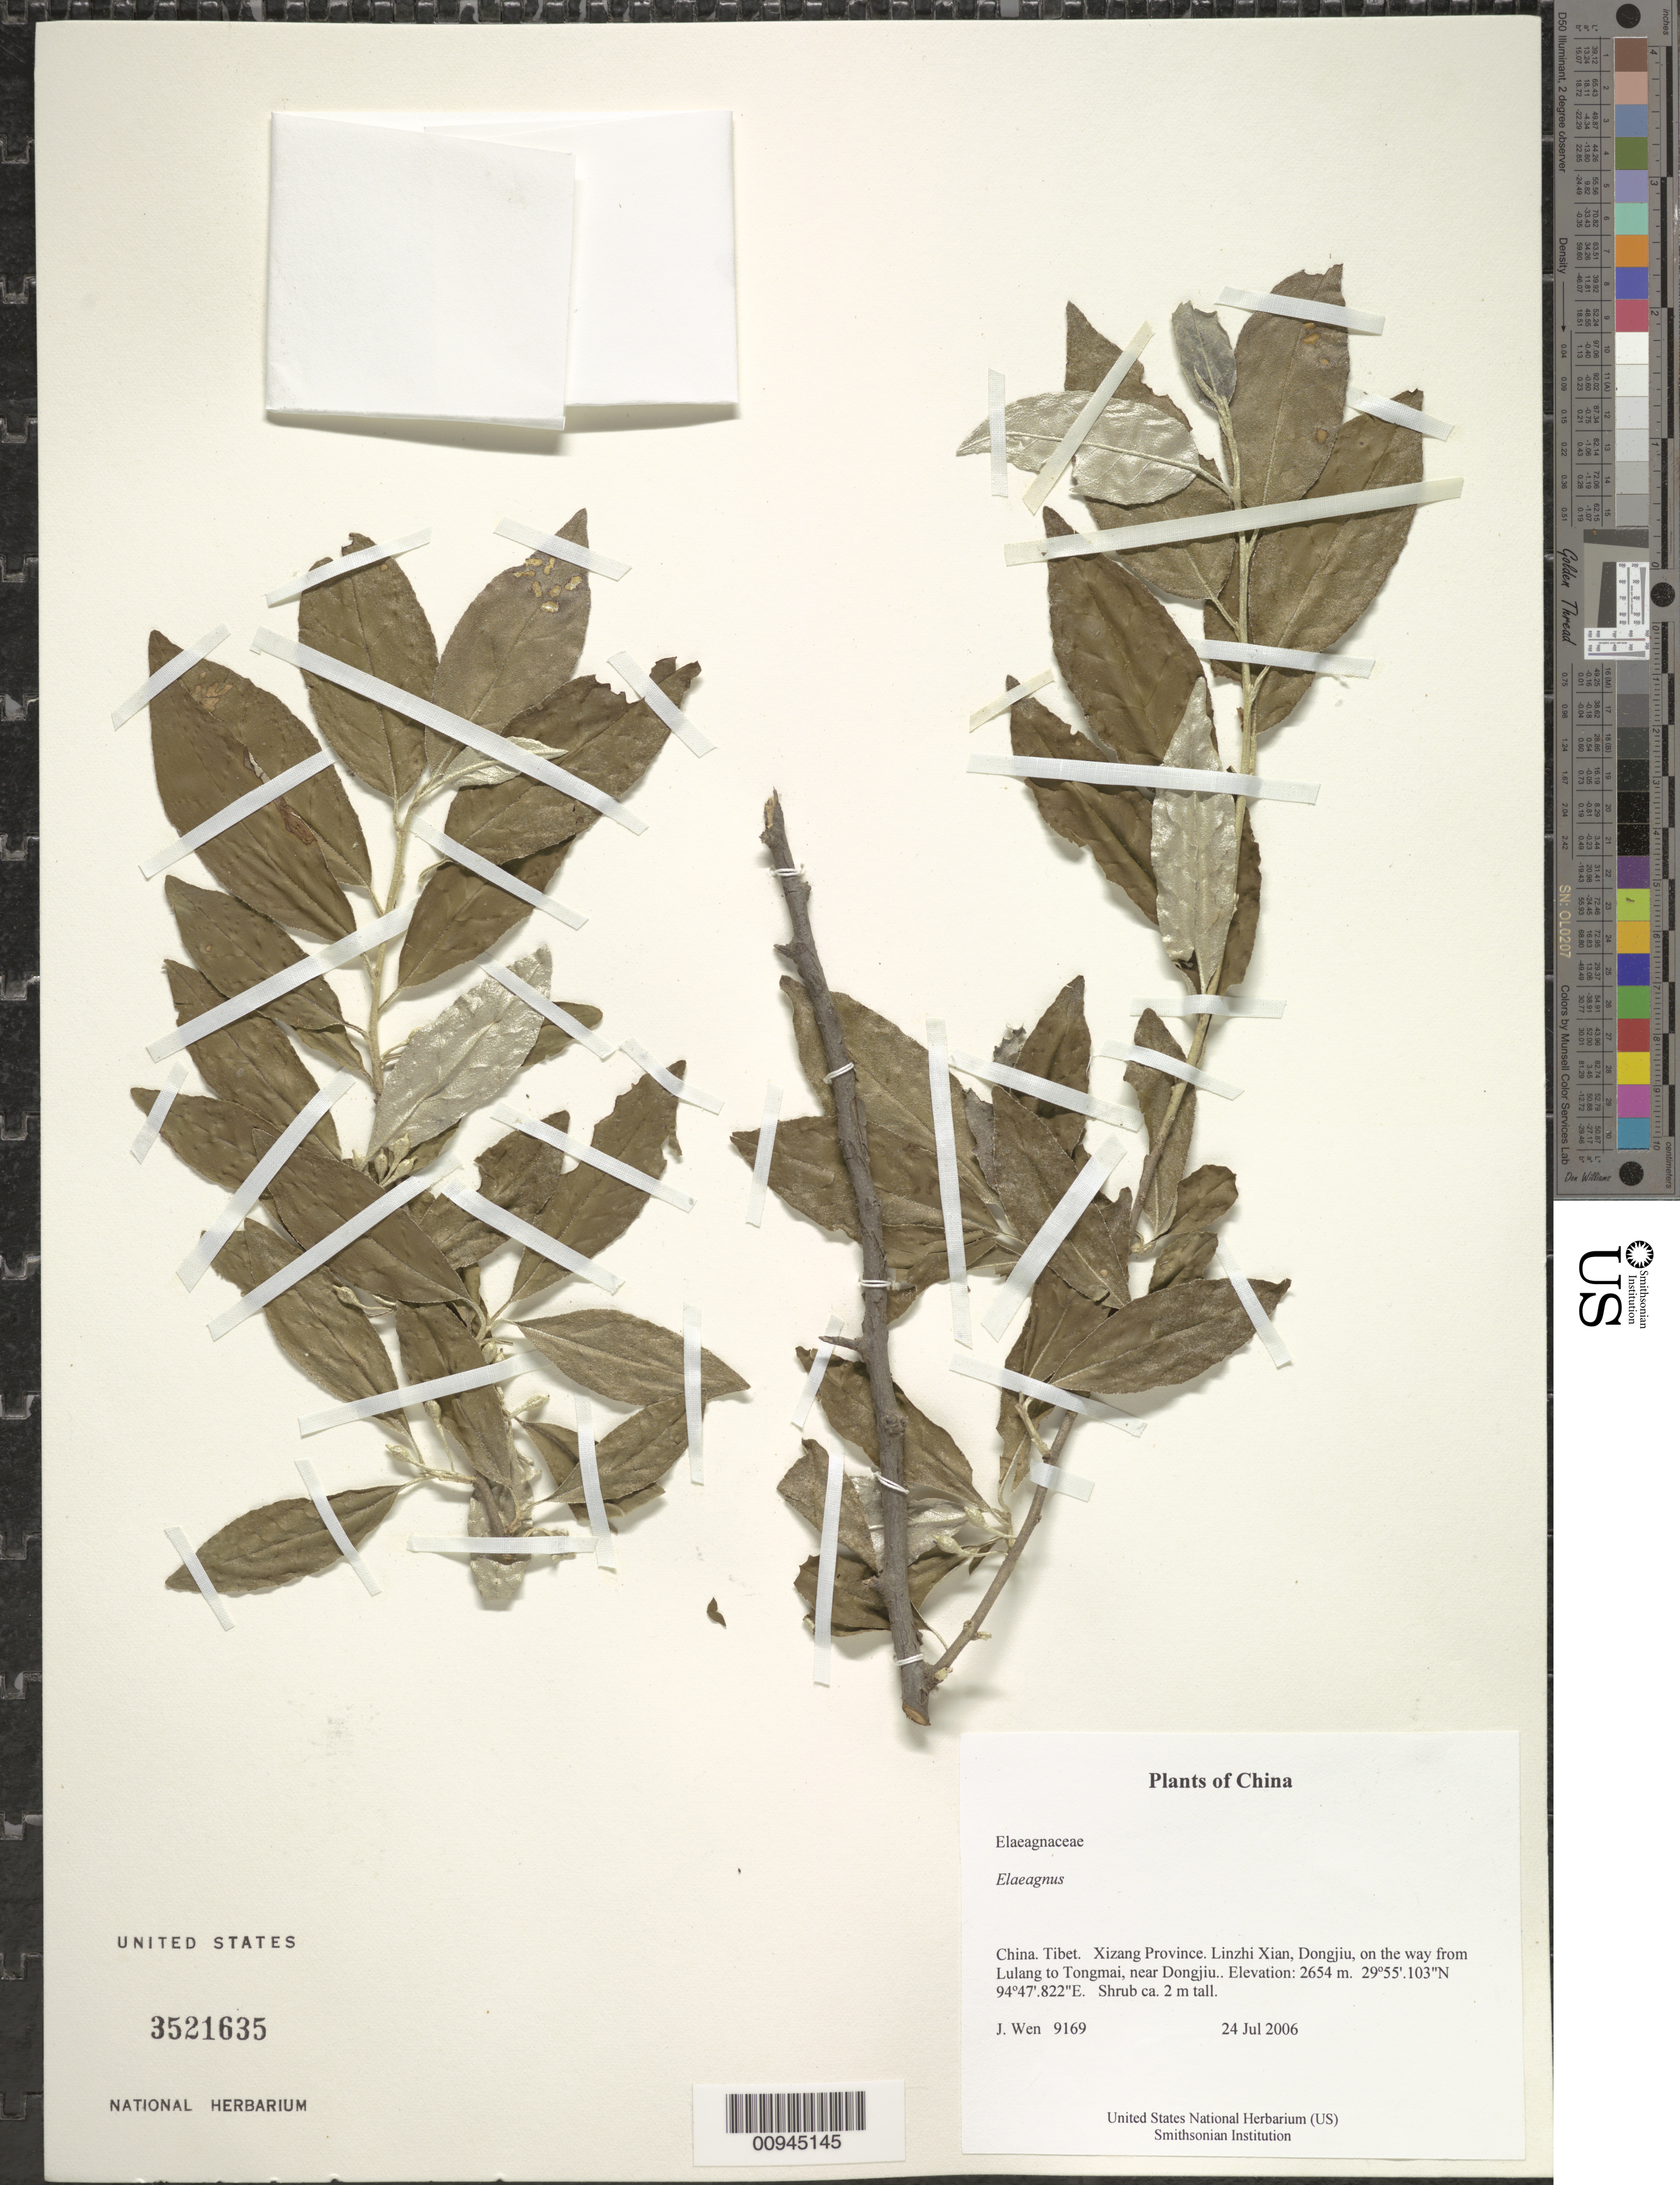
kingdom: Plantae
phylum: Tracheophyta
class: Magnoliopsida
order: Rosales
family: Elaeagnaceae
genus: Elaeagnus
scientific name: Elaeagnus sp.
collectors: J. Wen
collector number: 9169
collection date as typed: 24 Jul 2006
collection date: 2006-07-24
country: China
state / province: Xizang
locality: Xizang Province. Linzhi Xian, Dongjinxiang, on the way from Lulang to Tongmai, near Dongjiu.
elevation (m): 2654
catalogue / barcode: US 3521635